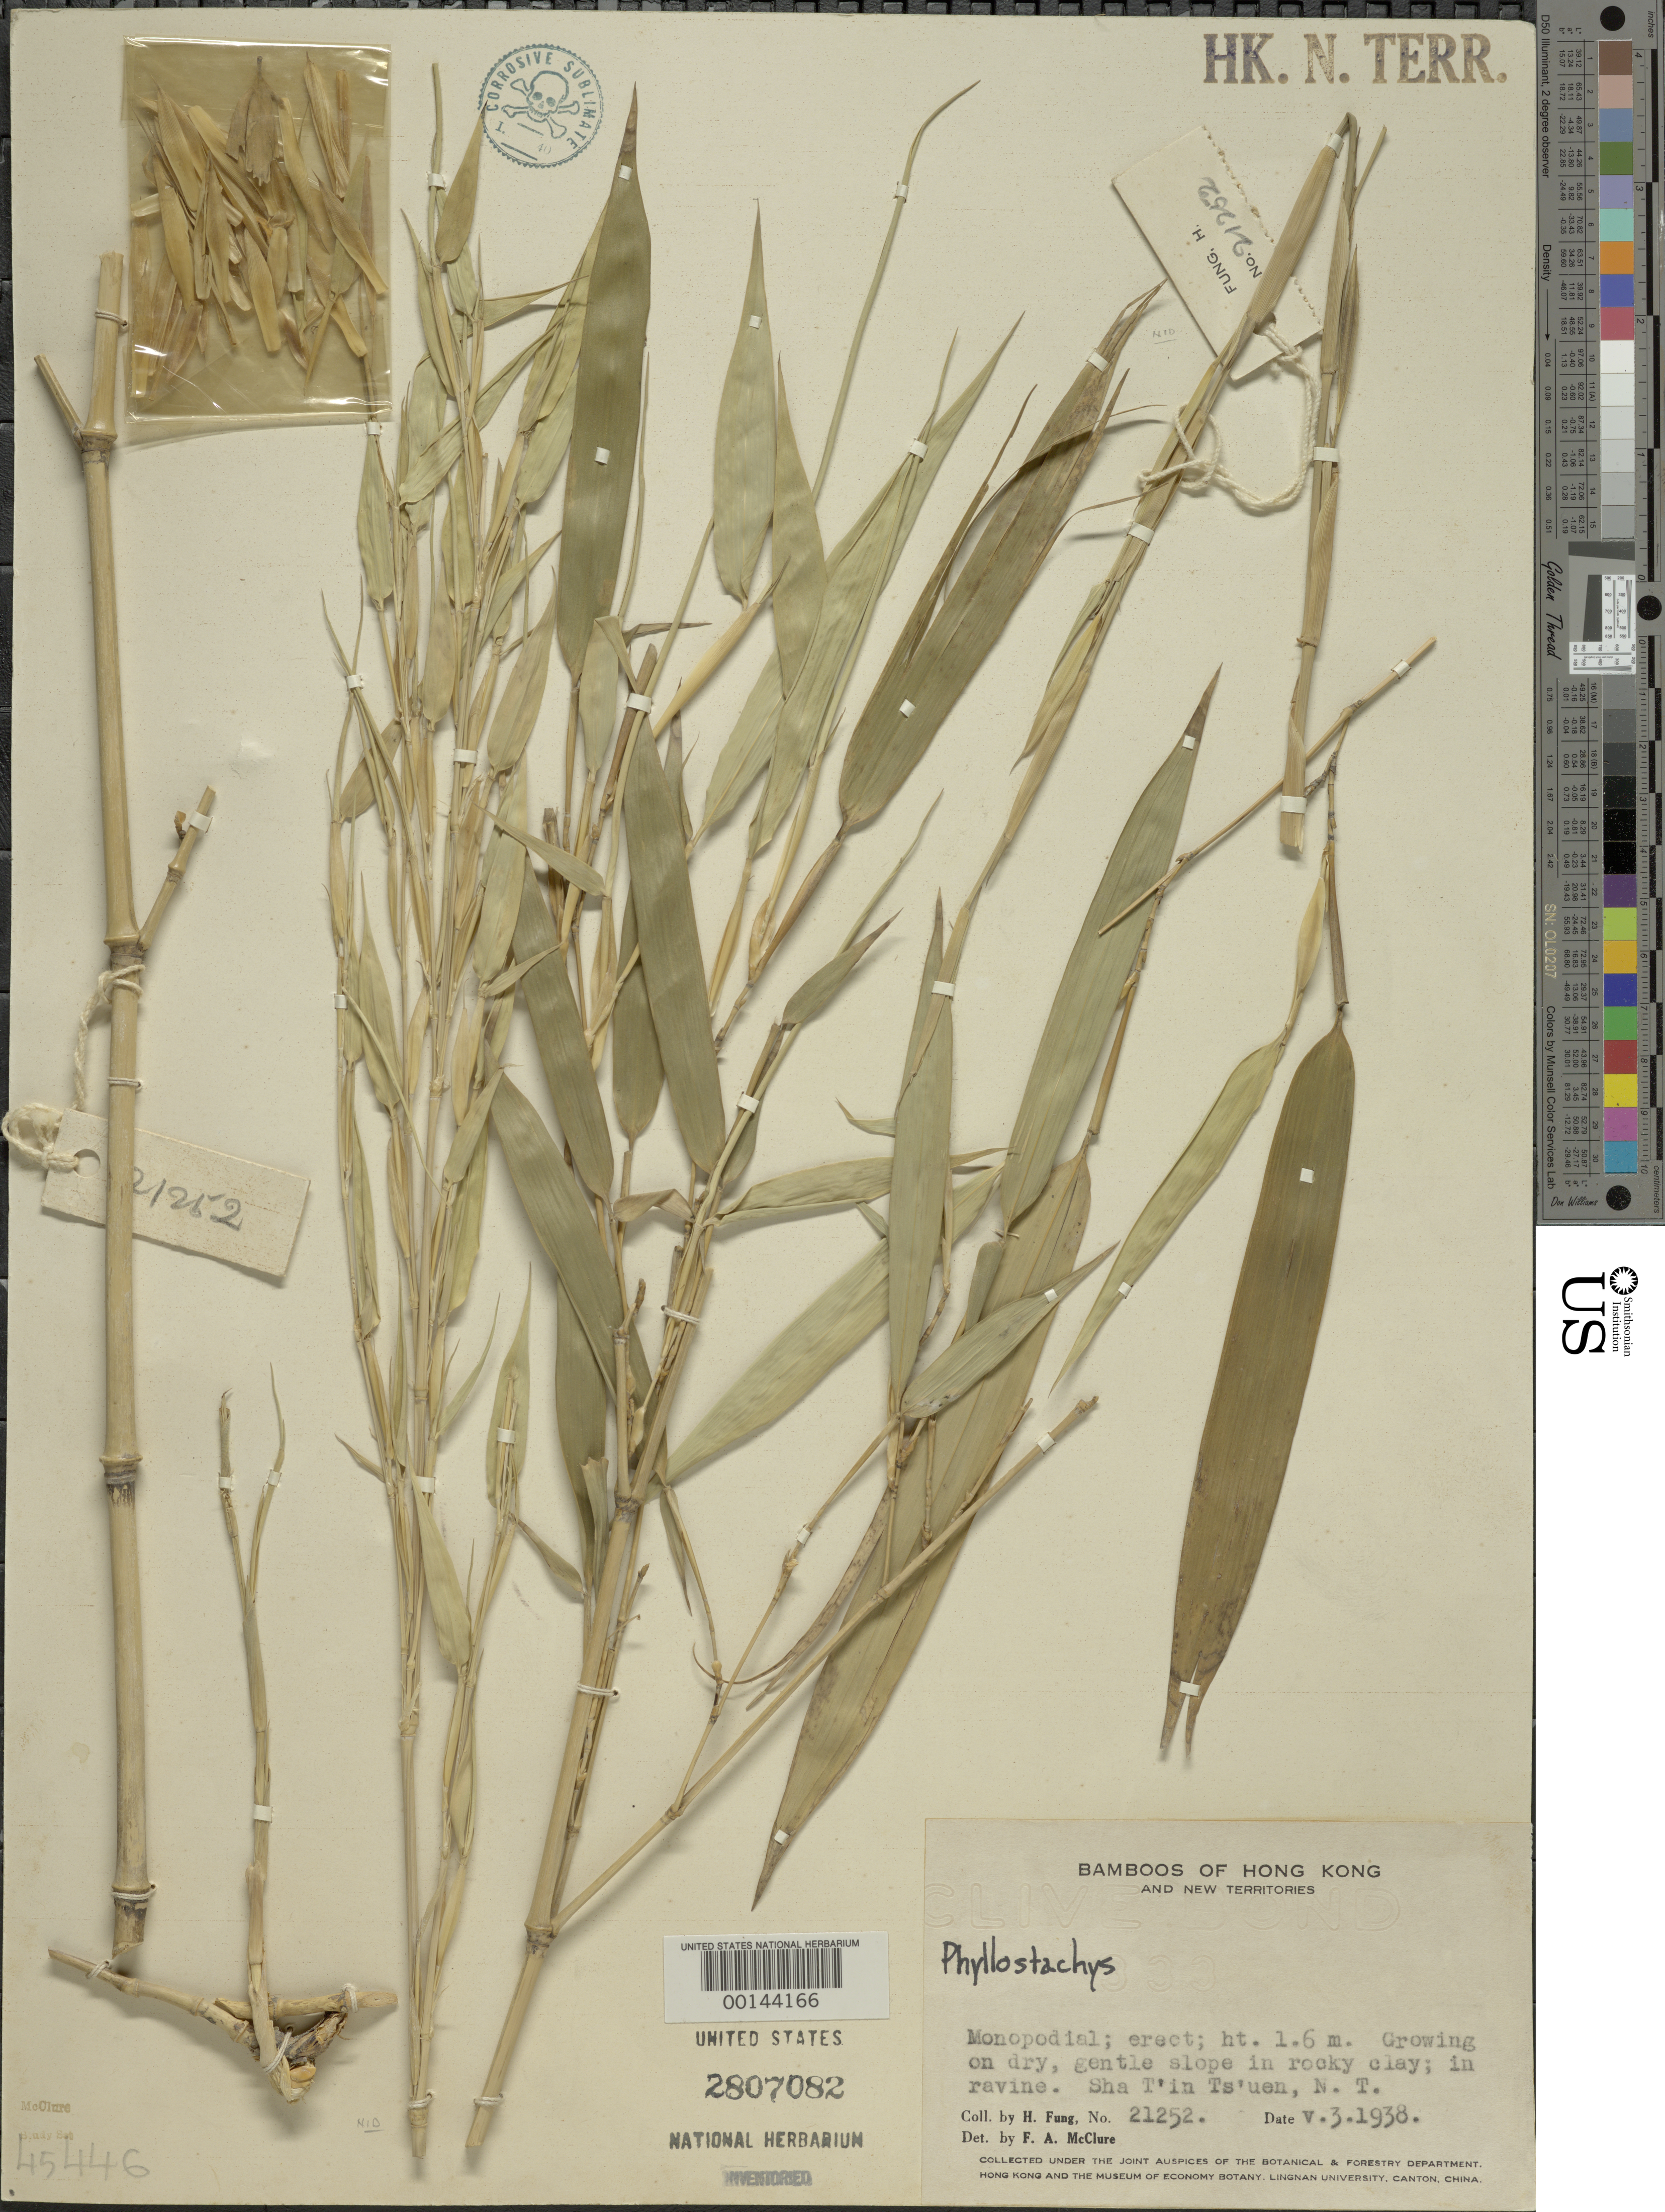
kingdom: Plantae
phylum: Tracheophyta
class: Liliopsida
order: Poales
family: Poaceae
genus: Phyllostachys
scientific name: Phyllostachys sp.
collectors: H. L. Fung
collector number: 21252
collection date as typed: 03 May 1938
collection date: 1938-05-03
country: China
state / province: Hong Kong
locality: Sha t'in ts'uen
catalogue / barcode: US 2807082